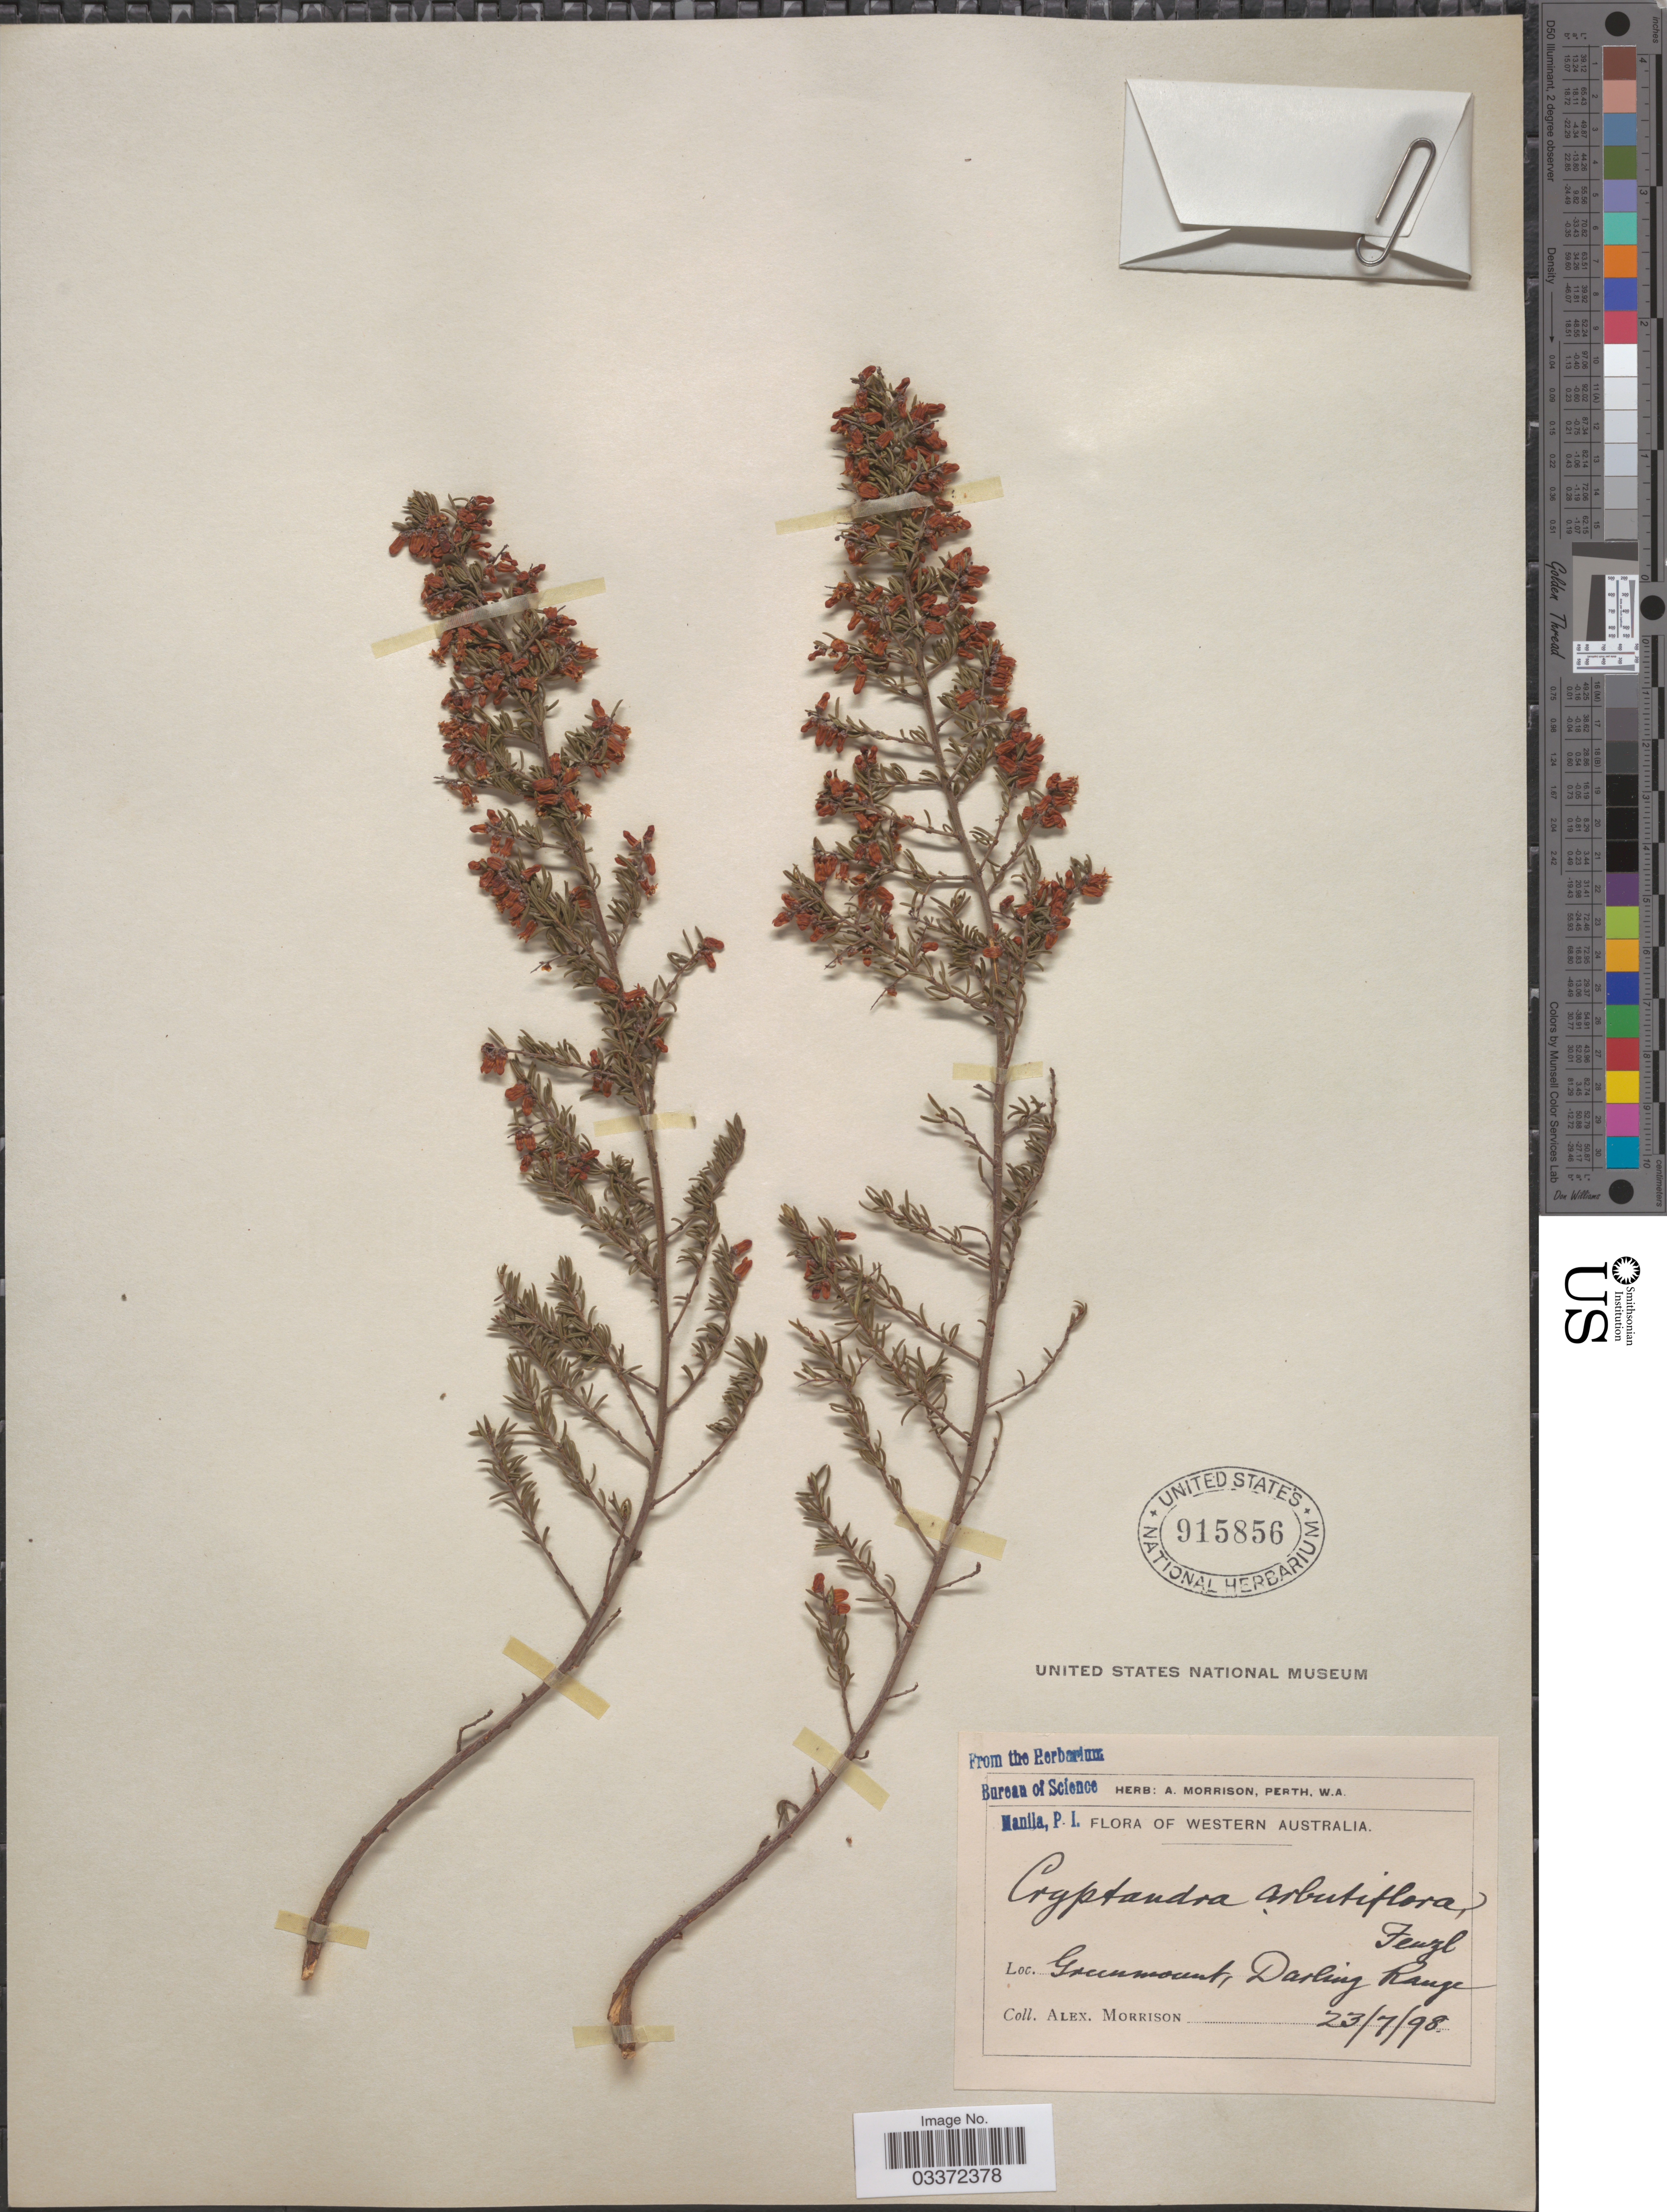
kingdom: Plantae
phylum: Tracheophyta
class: Magnoliopsida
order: Rosales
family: Rhamnaceae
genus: Cryptandra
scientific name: Cryptandra arbutiflora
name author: Fenzl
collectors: A. Morrison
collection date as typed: Transcribed d/m/y: 23/7/98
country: Australia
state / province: Western Australia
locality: Greenmount, Darling Range.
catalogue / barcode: US 915856